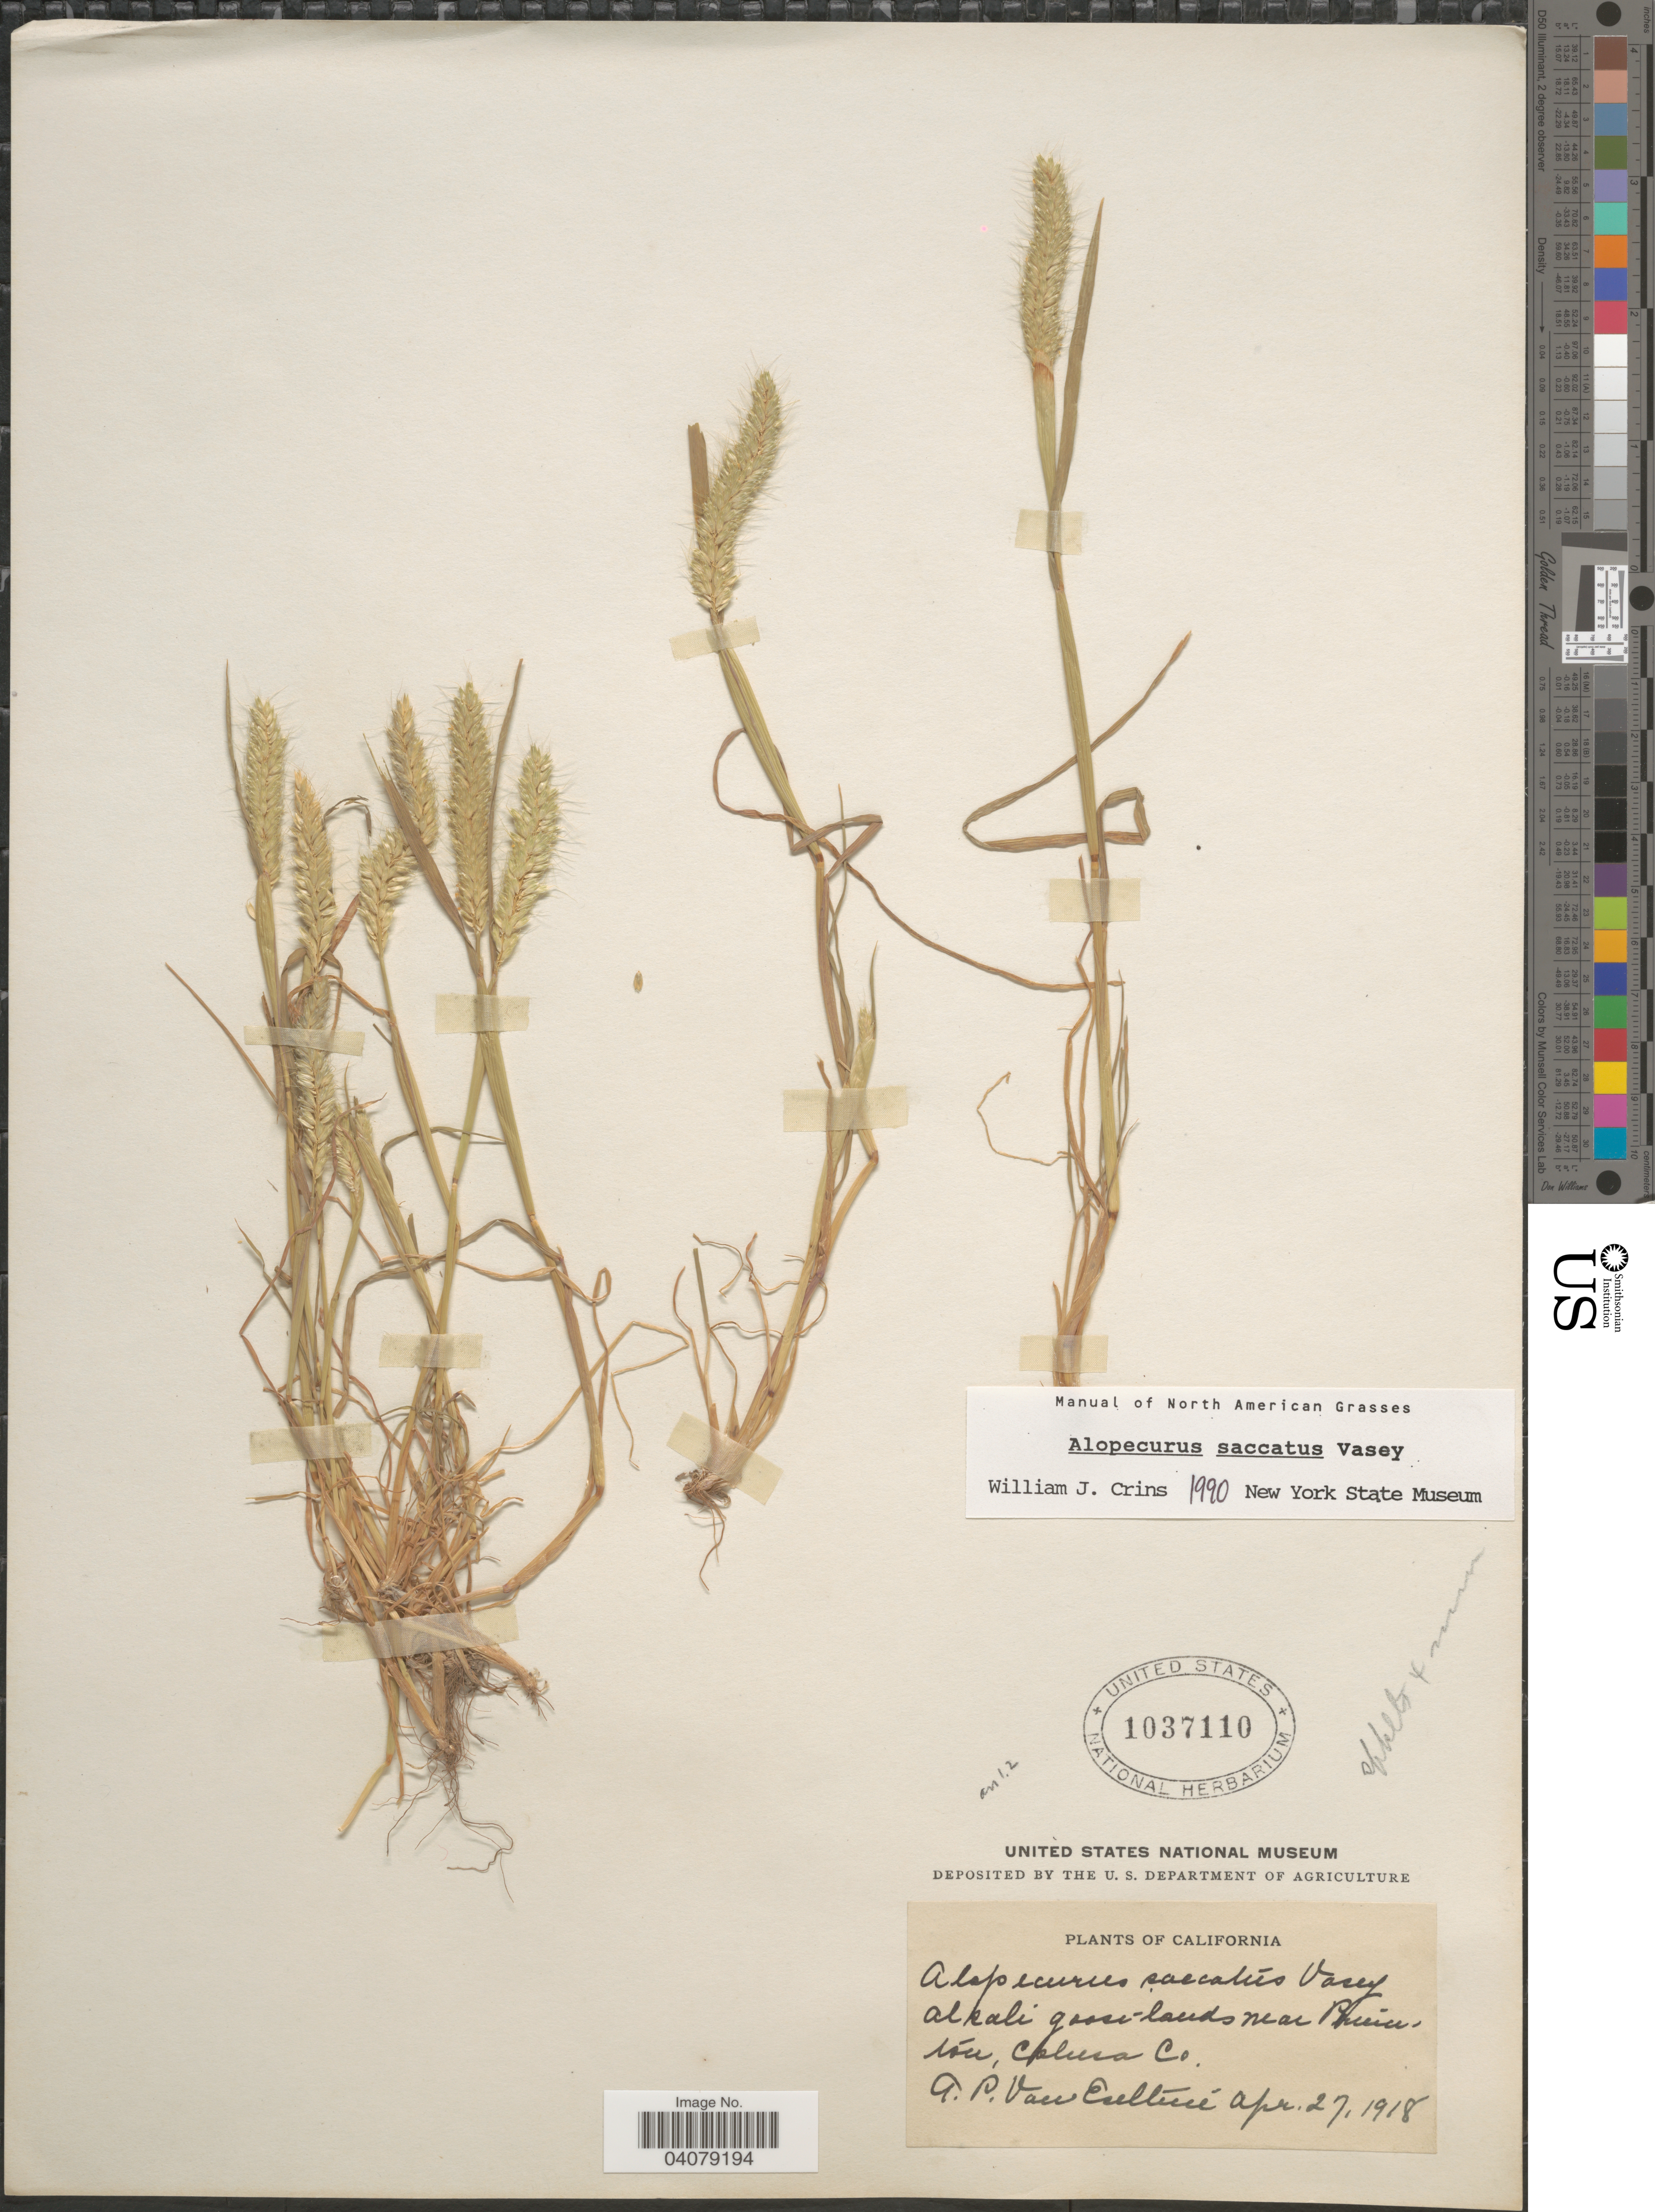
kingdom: Plantae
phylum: Tracheophyta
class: Liliopsida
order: Poales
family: Poaceae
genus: Alopecurus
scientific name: Alopecurus saccatus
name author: Vasey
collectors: G. P. Van Eseltine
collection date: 1918-04-27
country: United States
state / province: California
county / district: Colusa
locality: Alkali grass-lands near Princeton, Colusa Co.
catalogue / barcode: US 1037110